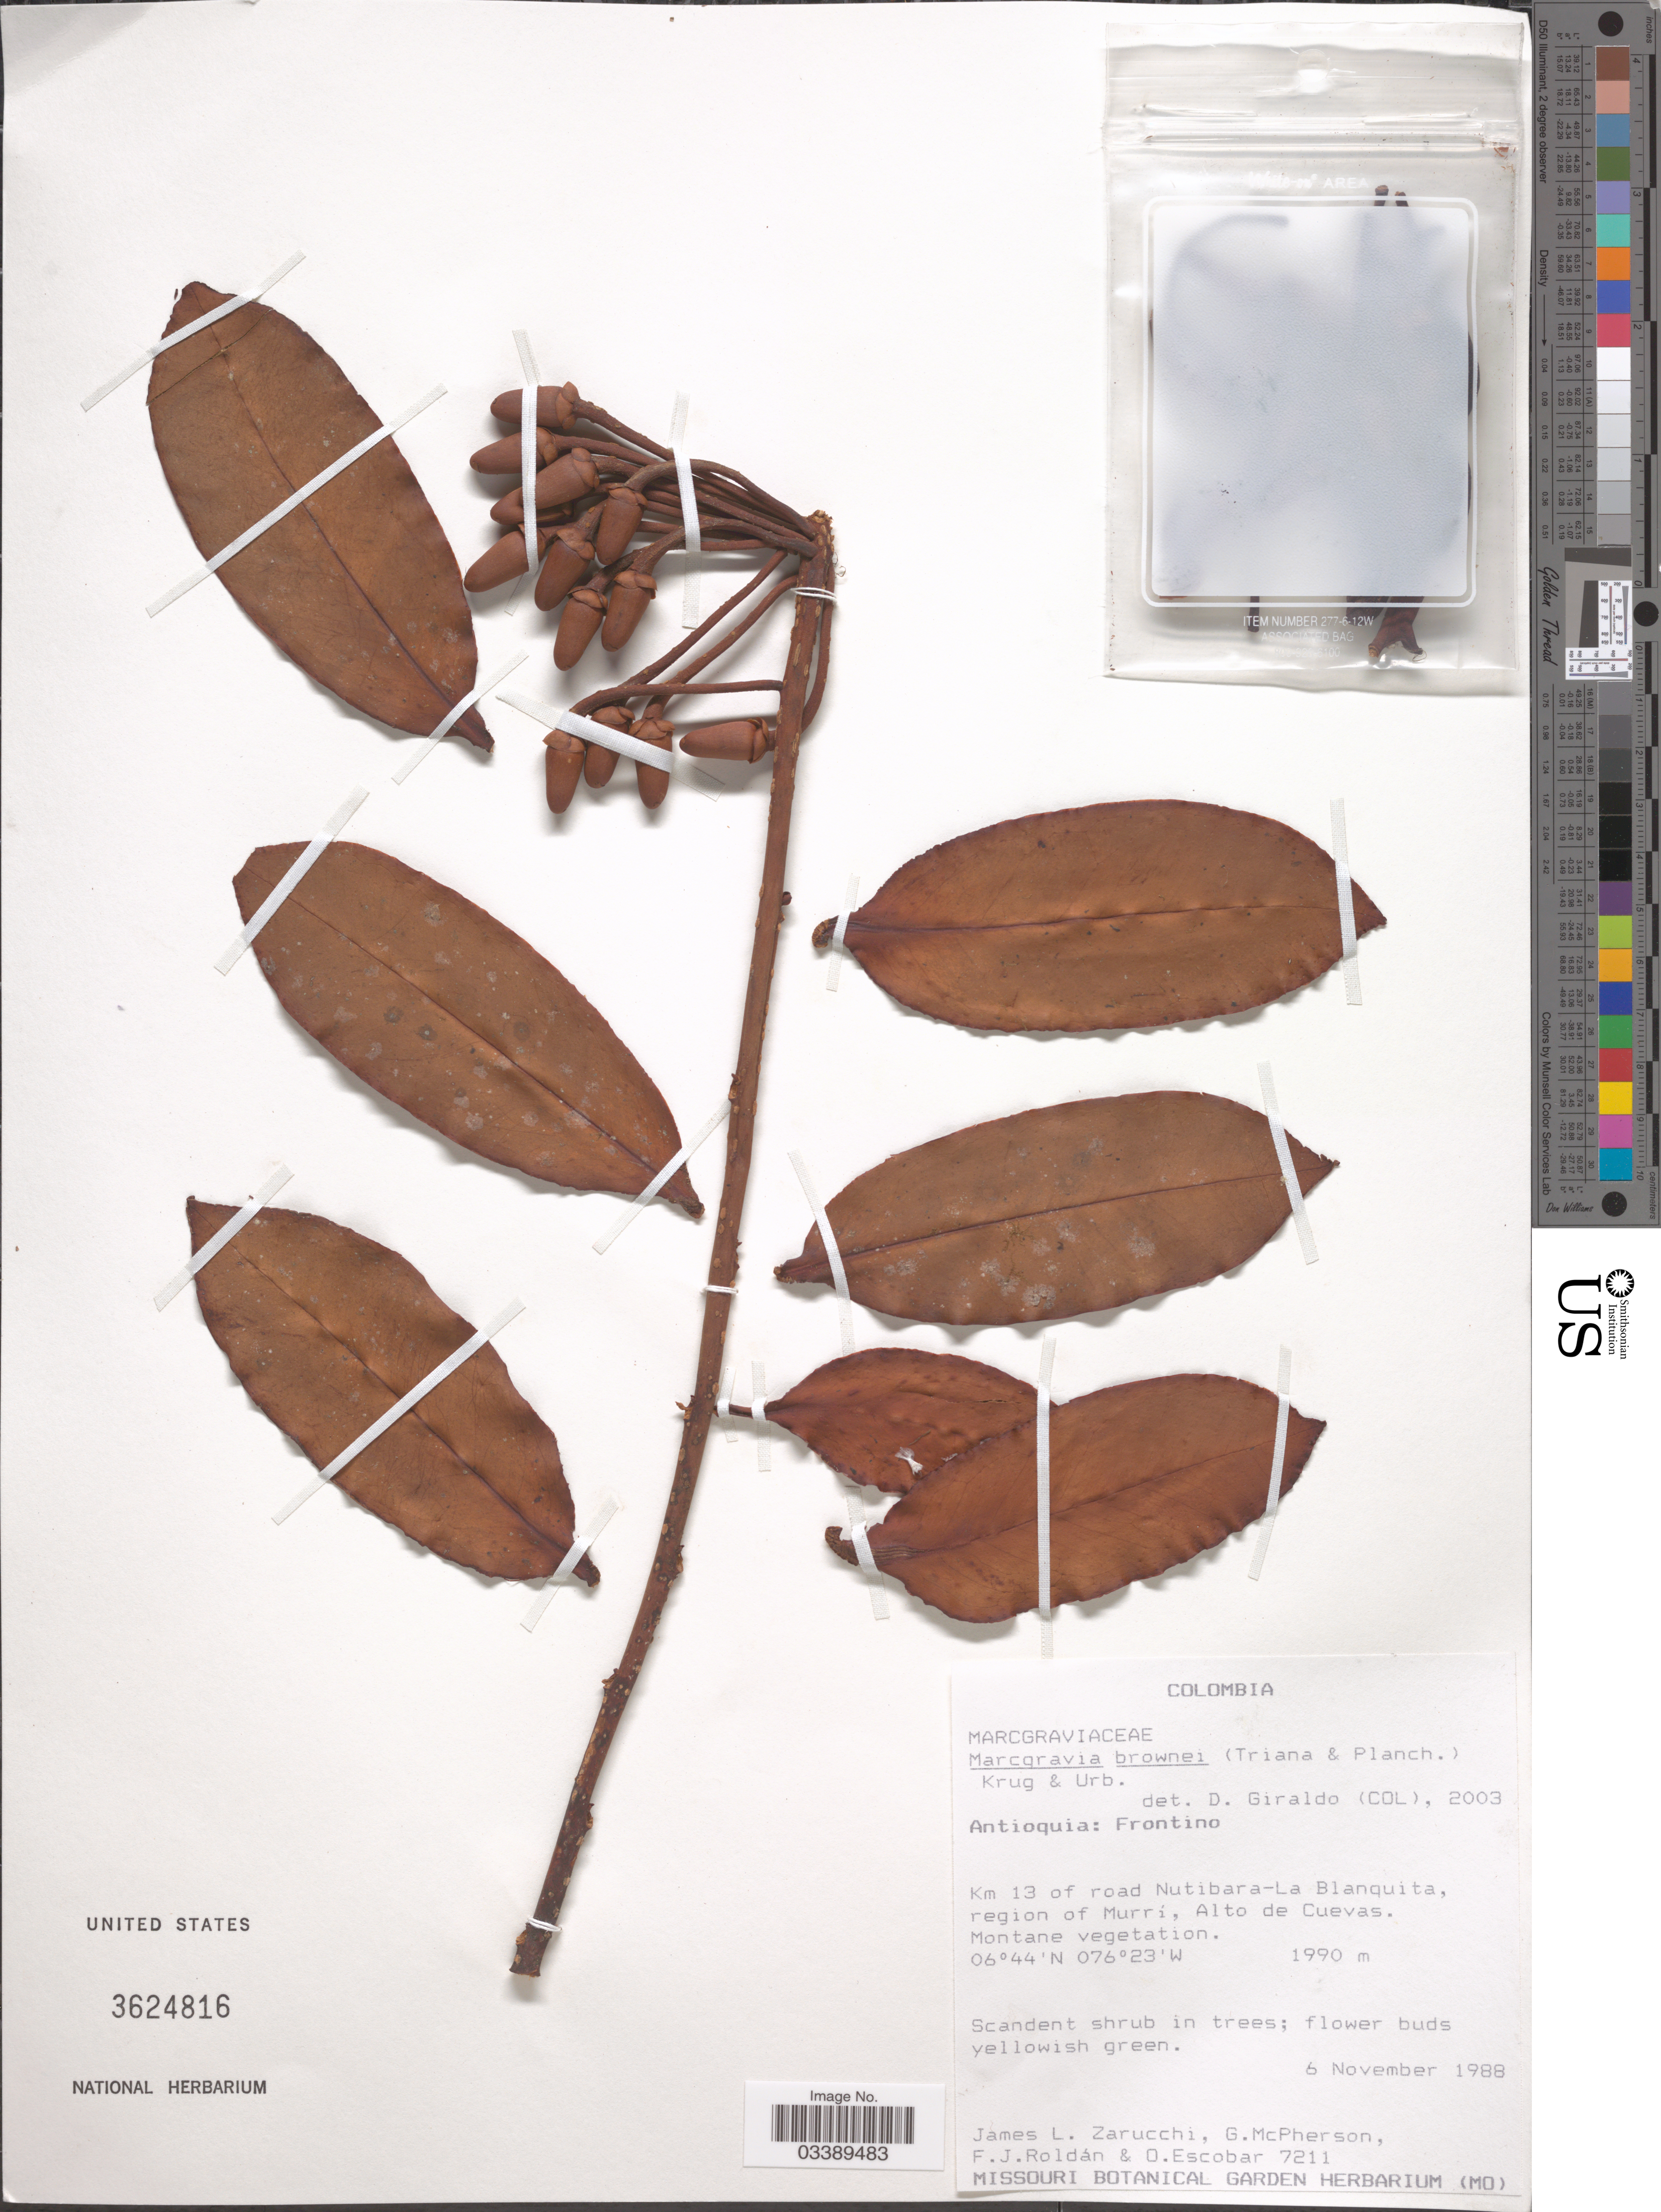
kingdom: Plantae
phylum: Tracheophyta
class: Magnoliopsida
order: Ericales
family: Marcgraviaceae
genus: Marcgravia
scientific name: Marcgravia brownei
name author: (Triana & Planch.) Krug & Urb.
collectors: J. L. Zarucchi, G. McPherson, F. J. Roldán & O. Escobar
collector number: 7211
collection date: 1988-11-06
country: Colombia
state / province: Antioquia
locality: Frontino. Km 13 of road Nutibara-La Blanquita, region of Murrí, Alto de Cuevas.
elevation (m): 1990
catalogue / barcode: US 3624816